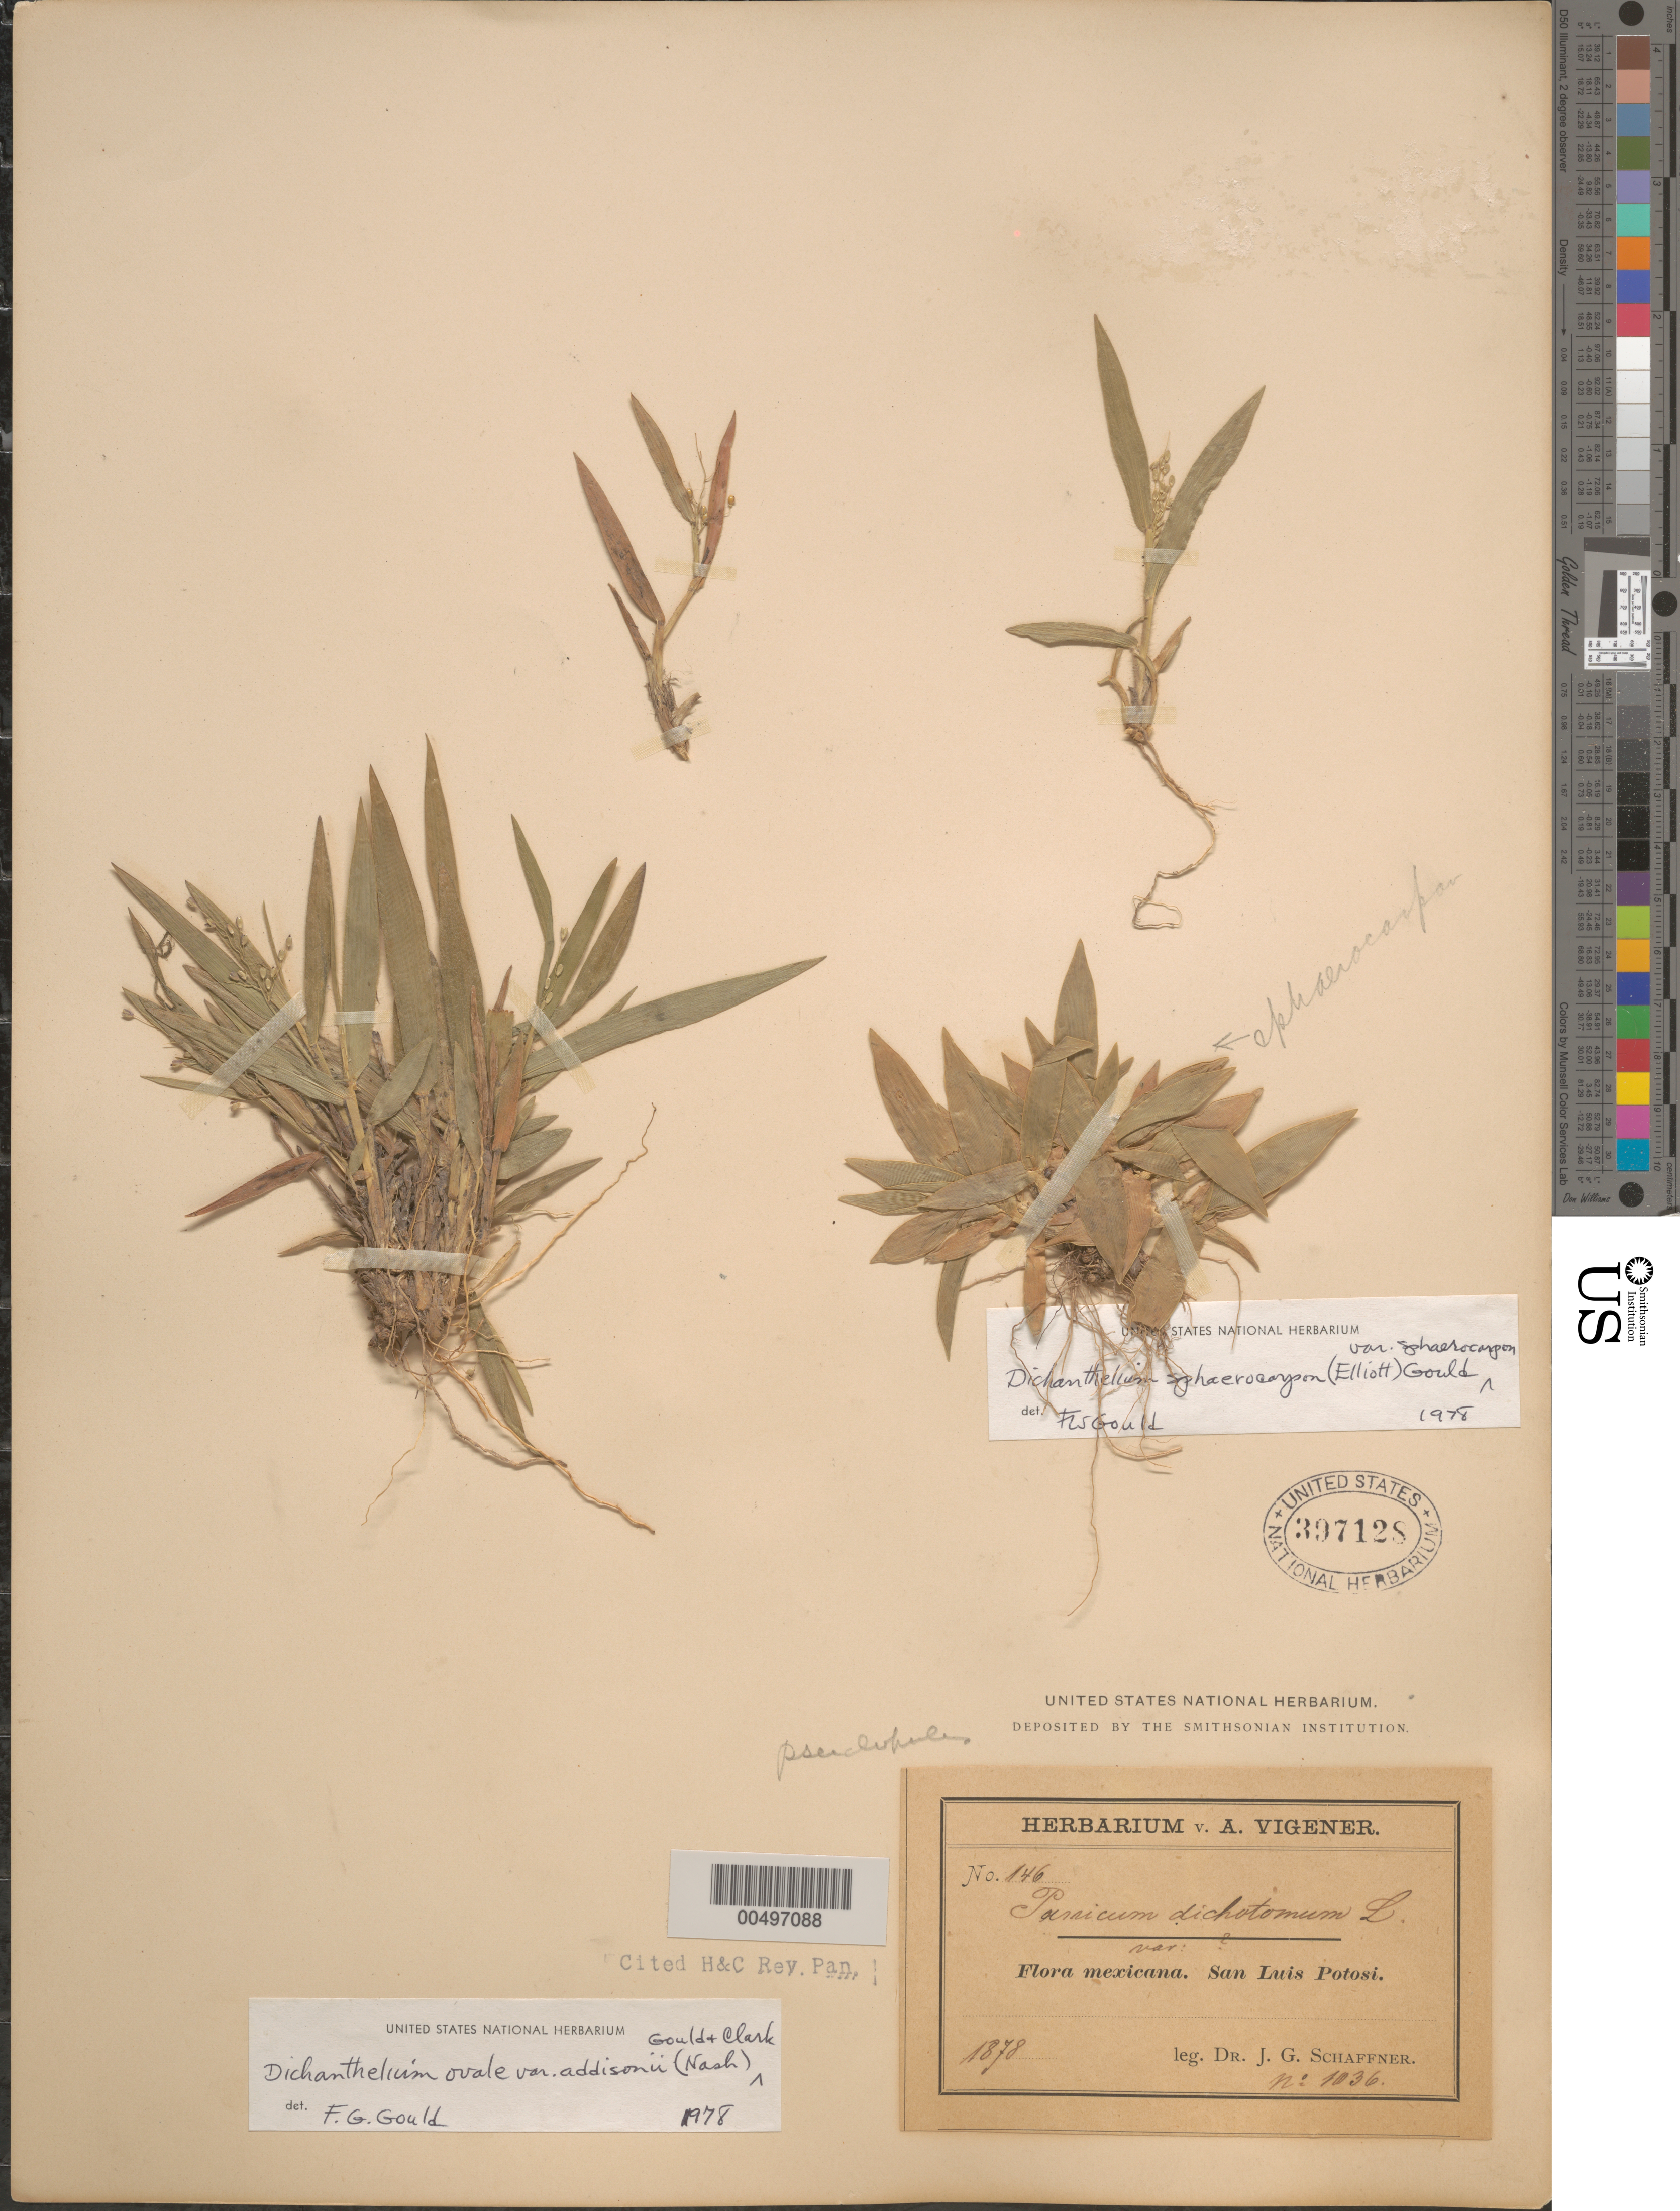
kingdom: Plantae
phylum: Tracheophyta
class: Liliopsida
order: Poales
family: Poaceae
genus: Dichanthelium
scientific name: Dichanthelium ovale var. ovale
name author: (Elliott) Gould & C.A. Clark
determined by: Gould, F. W.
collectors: J. G. Schaffner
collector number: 146/1036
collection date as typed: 1878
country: Mexico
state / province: San Luis Potosi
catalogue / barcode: US 397128